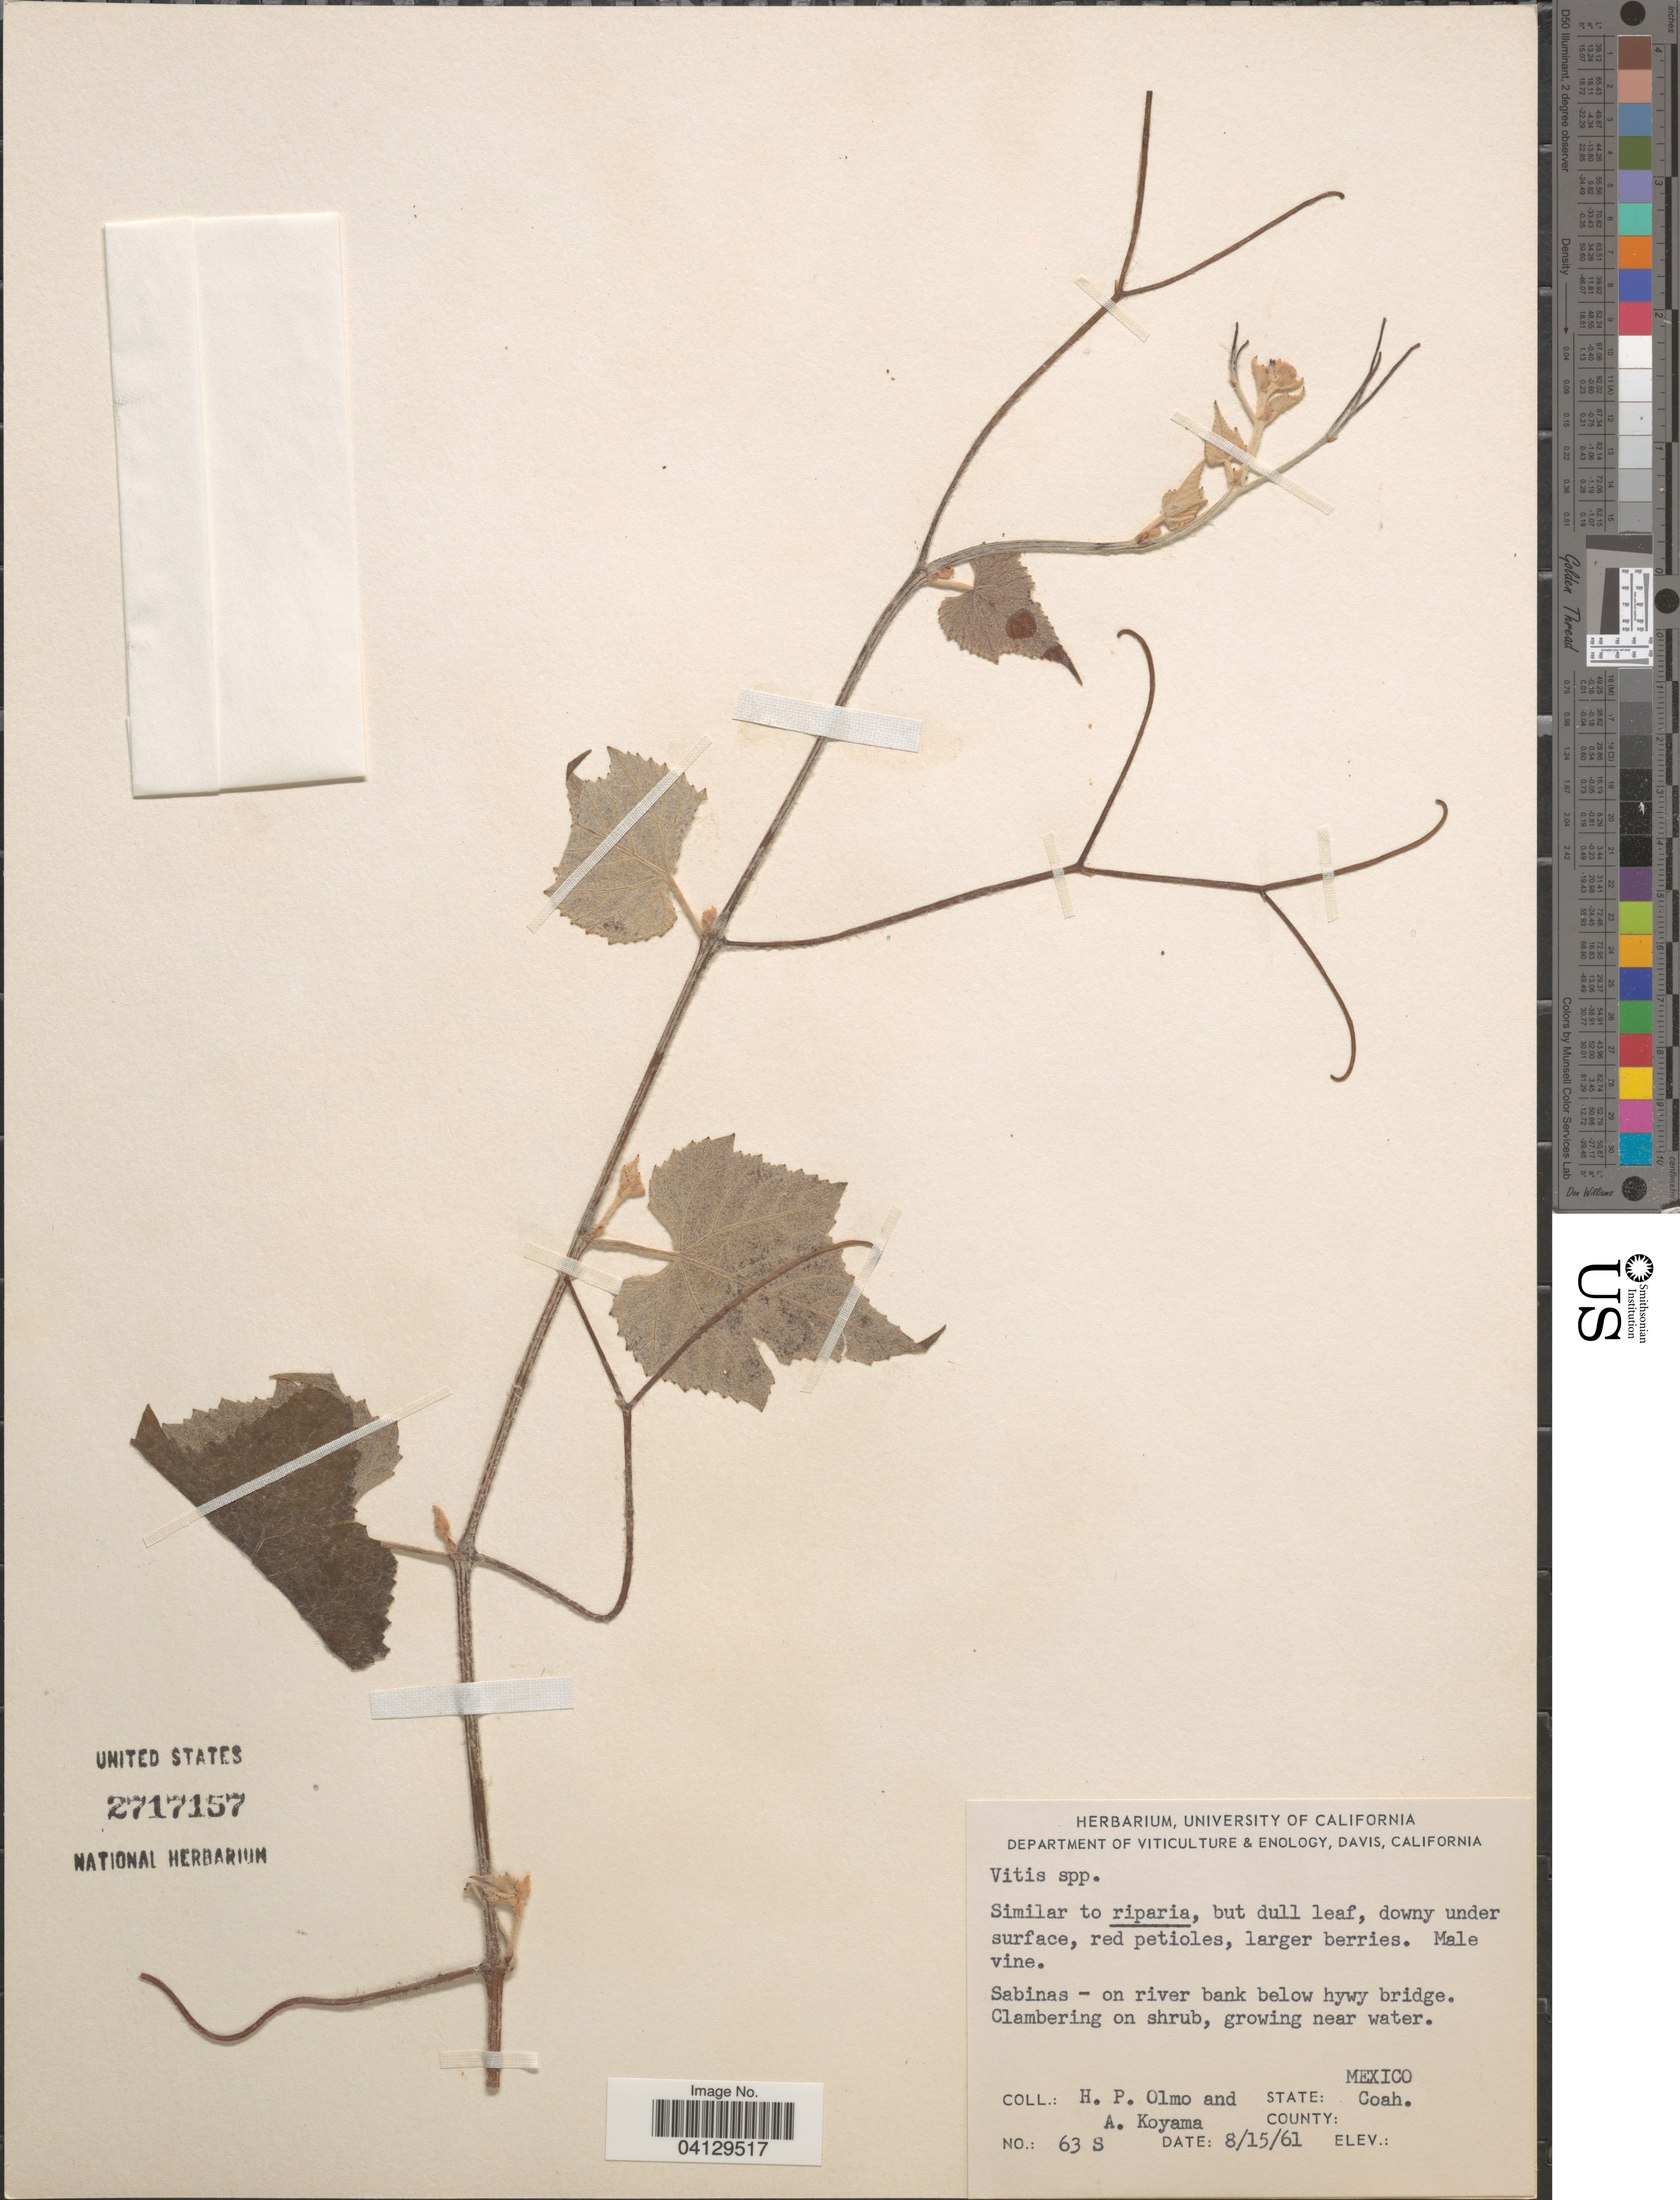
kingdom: Plantae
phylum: Tracheophyta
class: Magnoliopsida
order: Vitales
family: Vitaceae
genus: Vitis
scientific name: Vitis sp.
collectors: H. Olmo & A. Koyama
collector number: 63S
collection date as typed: Transcribed d/m/y: 15/8/61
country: Mexico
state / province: Coahuila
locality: Sabinas - on river bank below hywy bridge.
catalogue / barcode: US 2717157